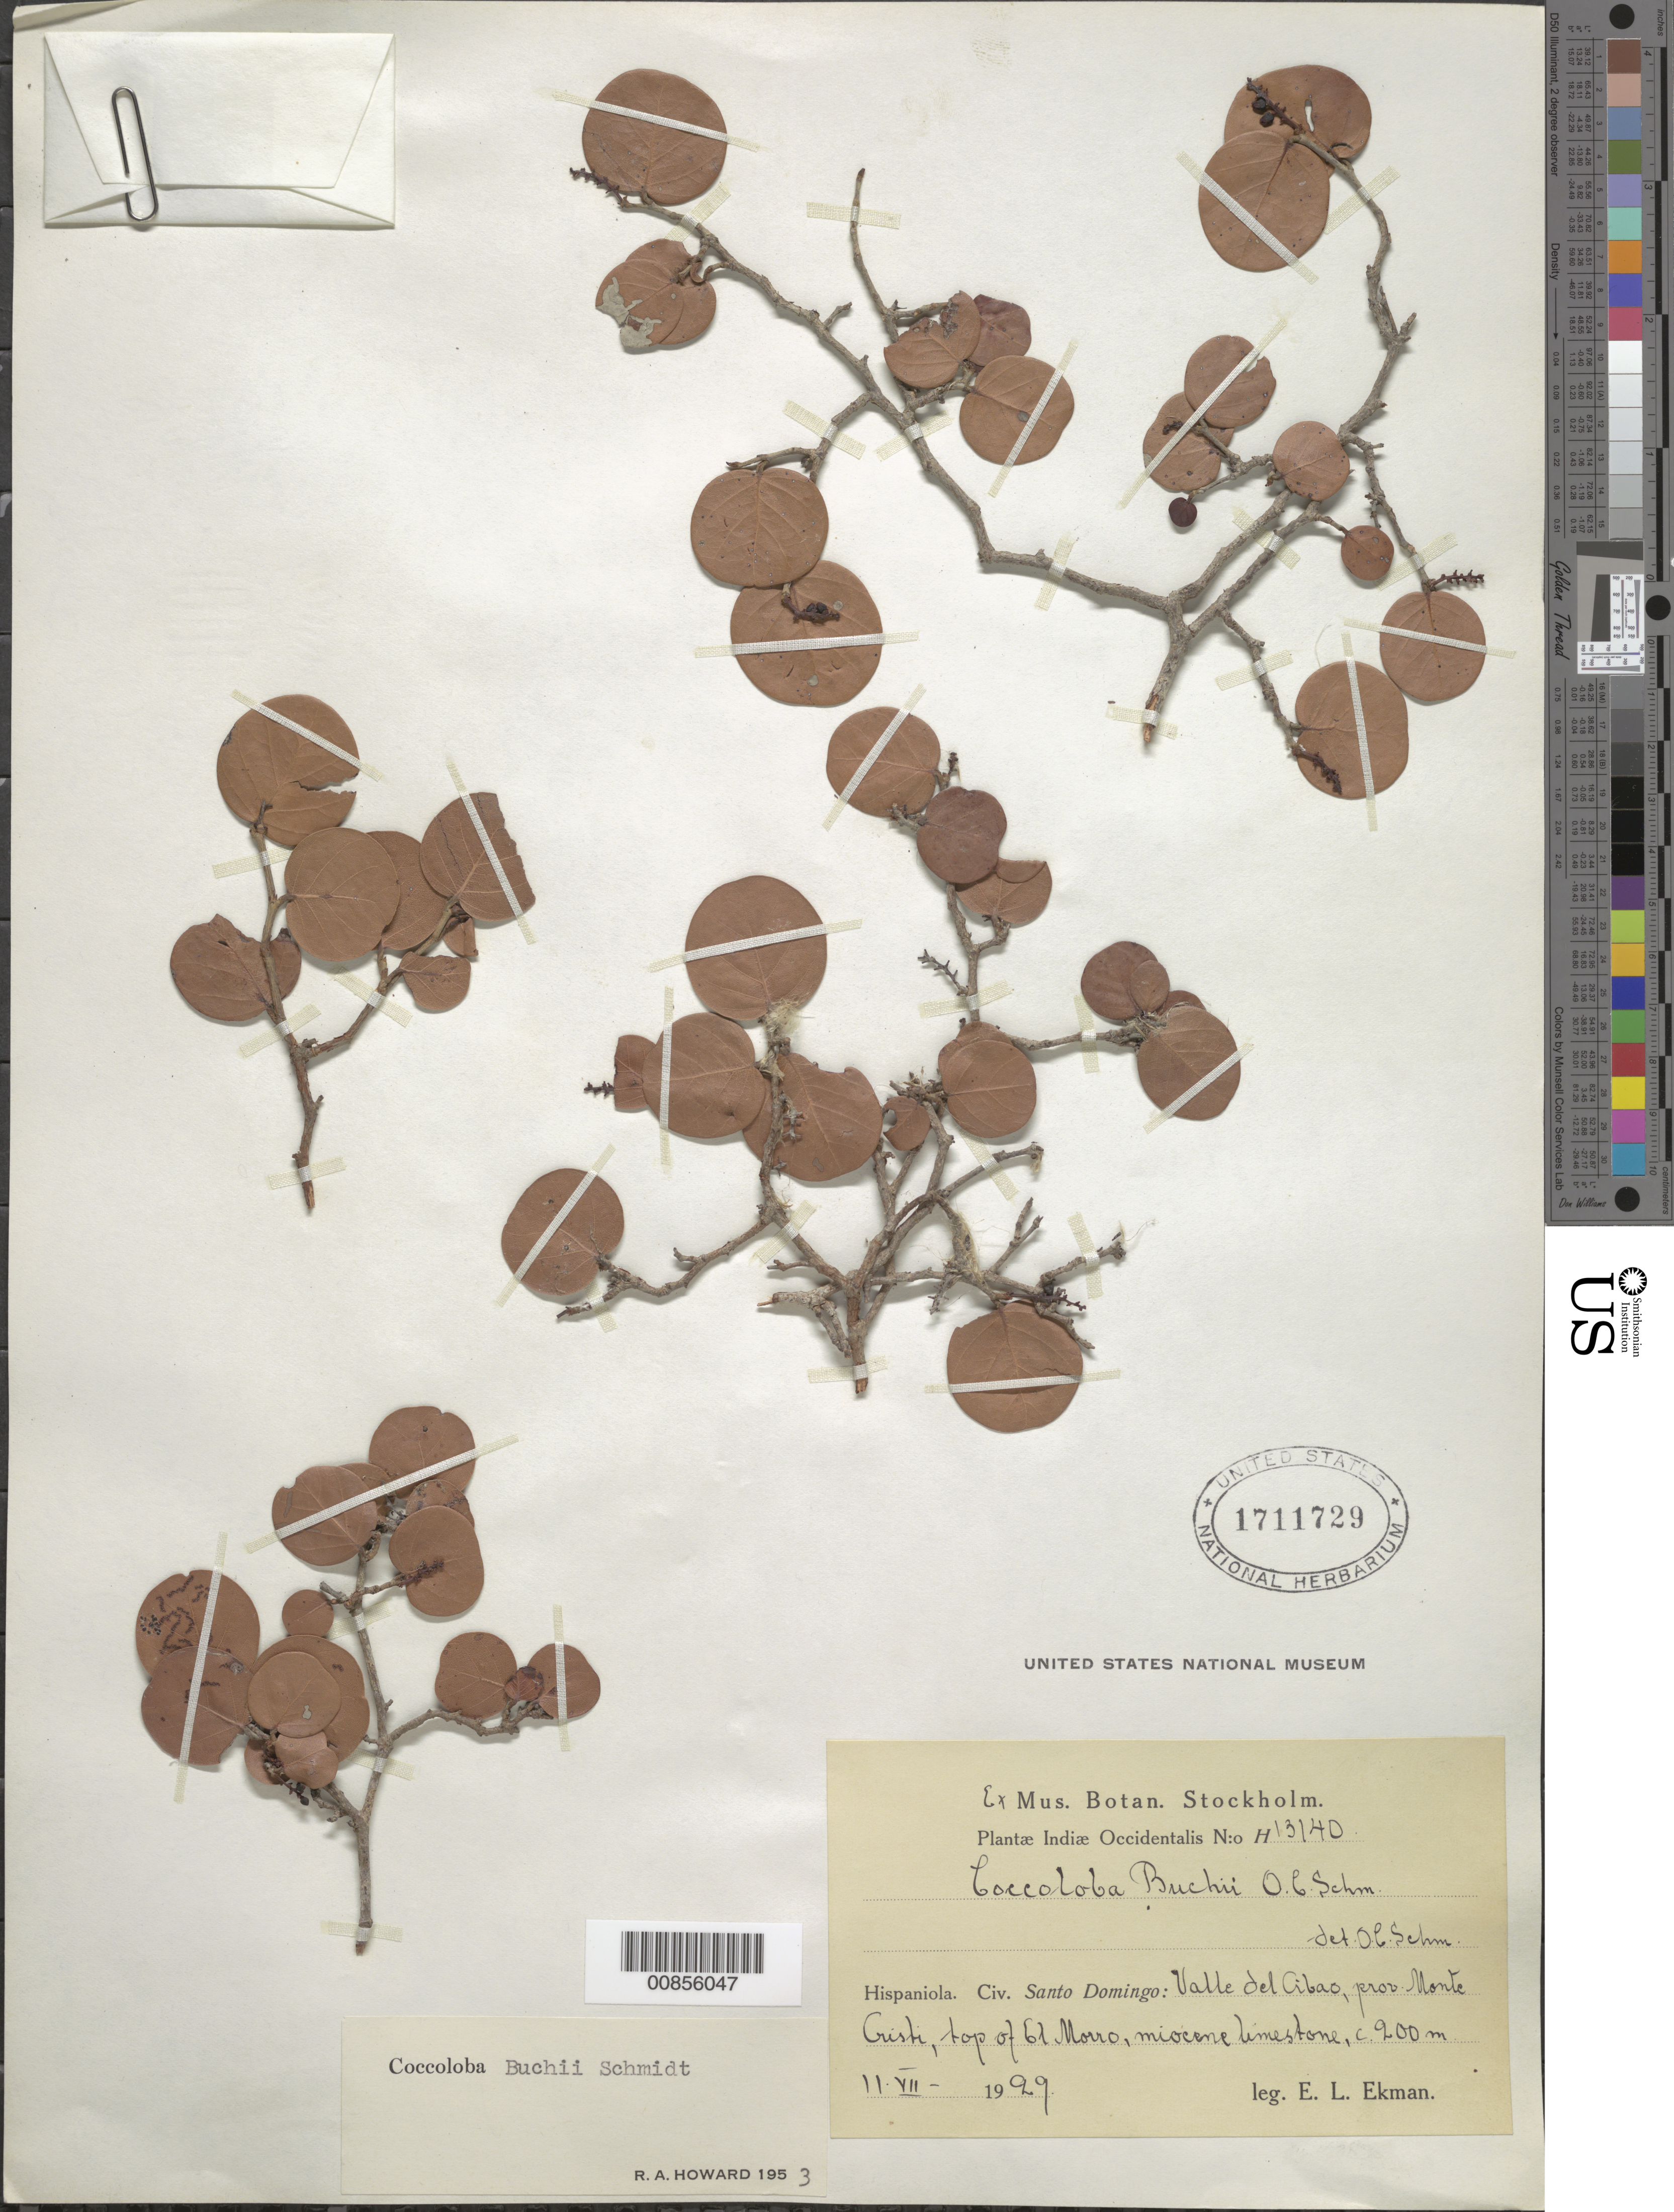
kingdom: Plantae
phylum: Tracheophyta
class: Magnoliopsida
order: Caryophyllales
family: Polygonaceae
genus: Coccoloba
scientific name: Coccoloba buchii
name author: O.C. Schmidt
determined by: Howard, R. A.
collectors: E. L. Ekman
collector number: H 13140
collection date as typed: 02 Jul 1929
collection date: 1929-07-02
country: Dominican Republic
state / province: Monte Cristi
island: Hispaniola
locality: Valle del Cibao, top of El Morro.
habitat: Miocene limestone.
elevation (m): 200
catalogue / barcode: US 1711729